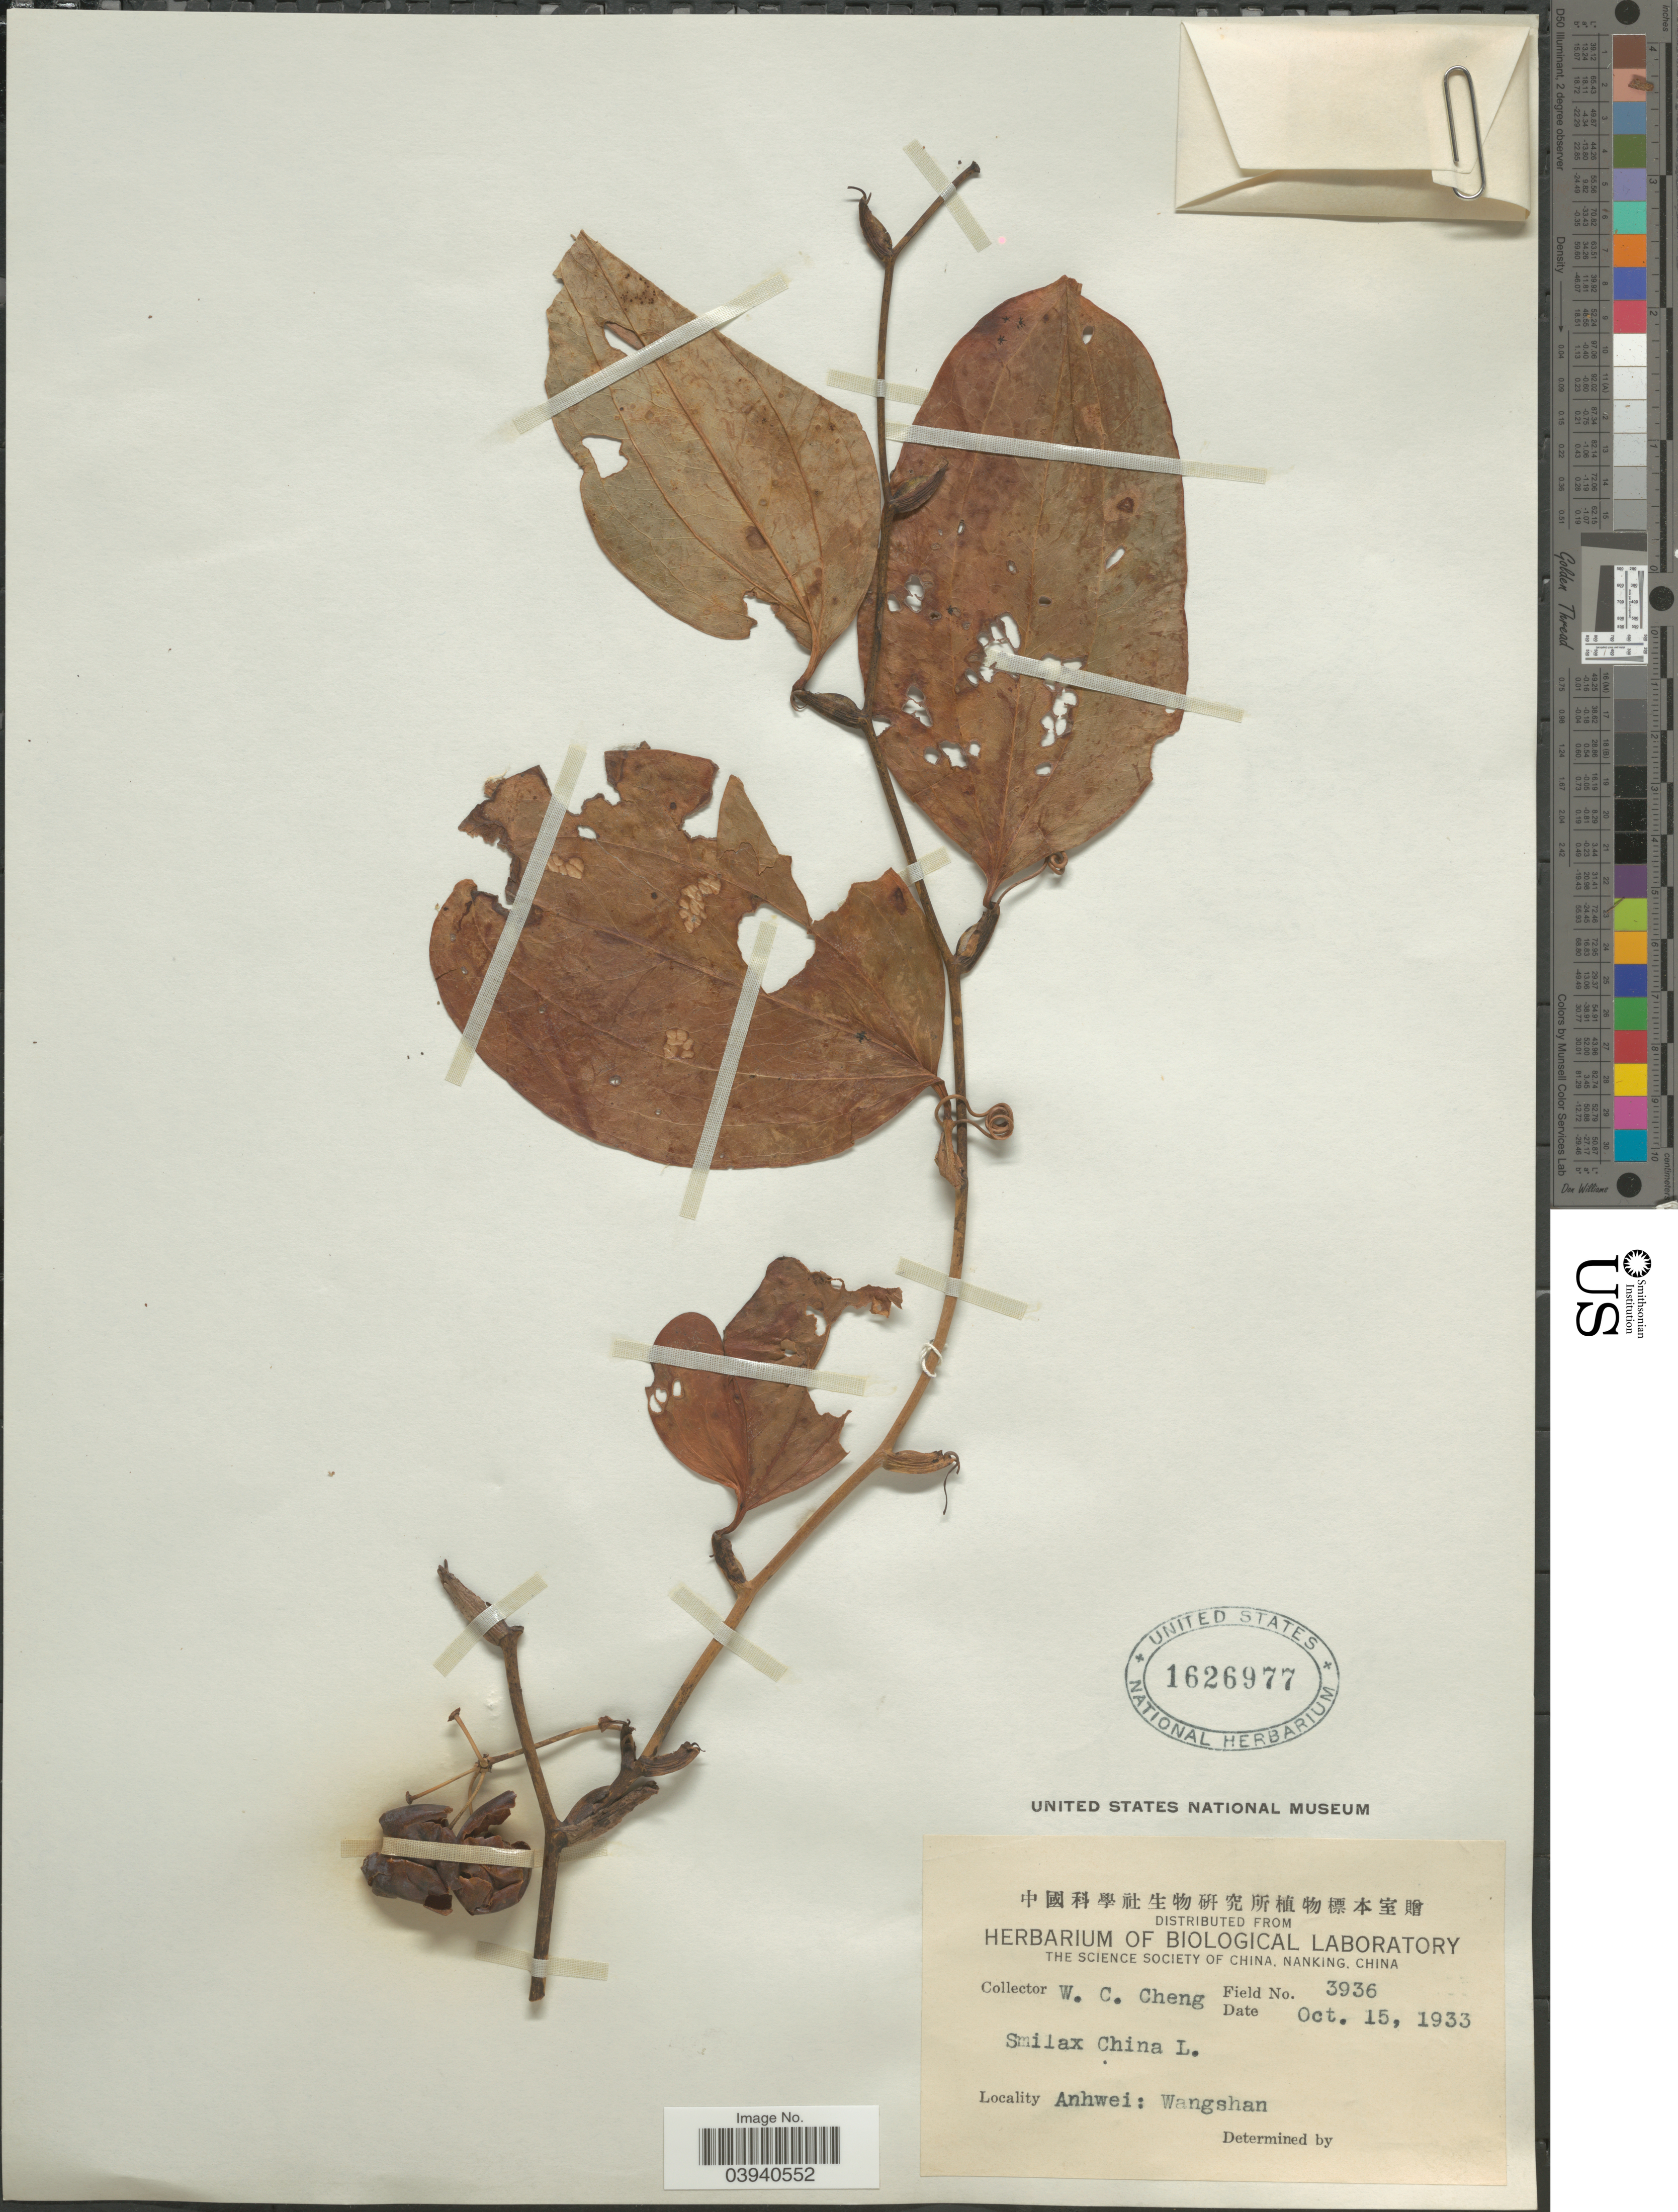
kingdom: Plantae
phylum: Tracheophyta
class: Liliopsida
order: Liliales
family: Smilacaceae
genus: Smilax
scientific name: Smilax china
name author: L.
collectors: W. C. Cheng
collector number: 3936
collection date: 1933-10-15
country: China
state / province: Anhui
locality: Anhwei: Wangshan.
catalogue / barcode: US 1626977